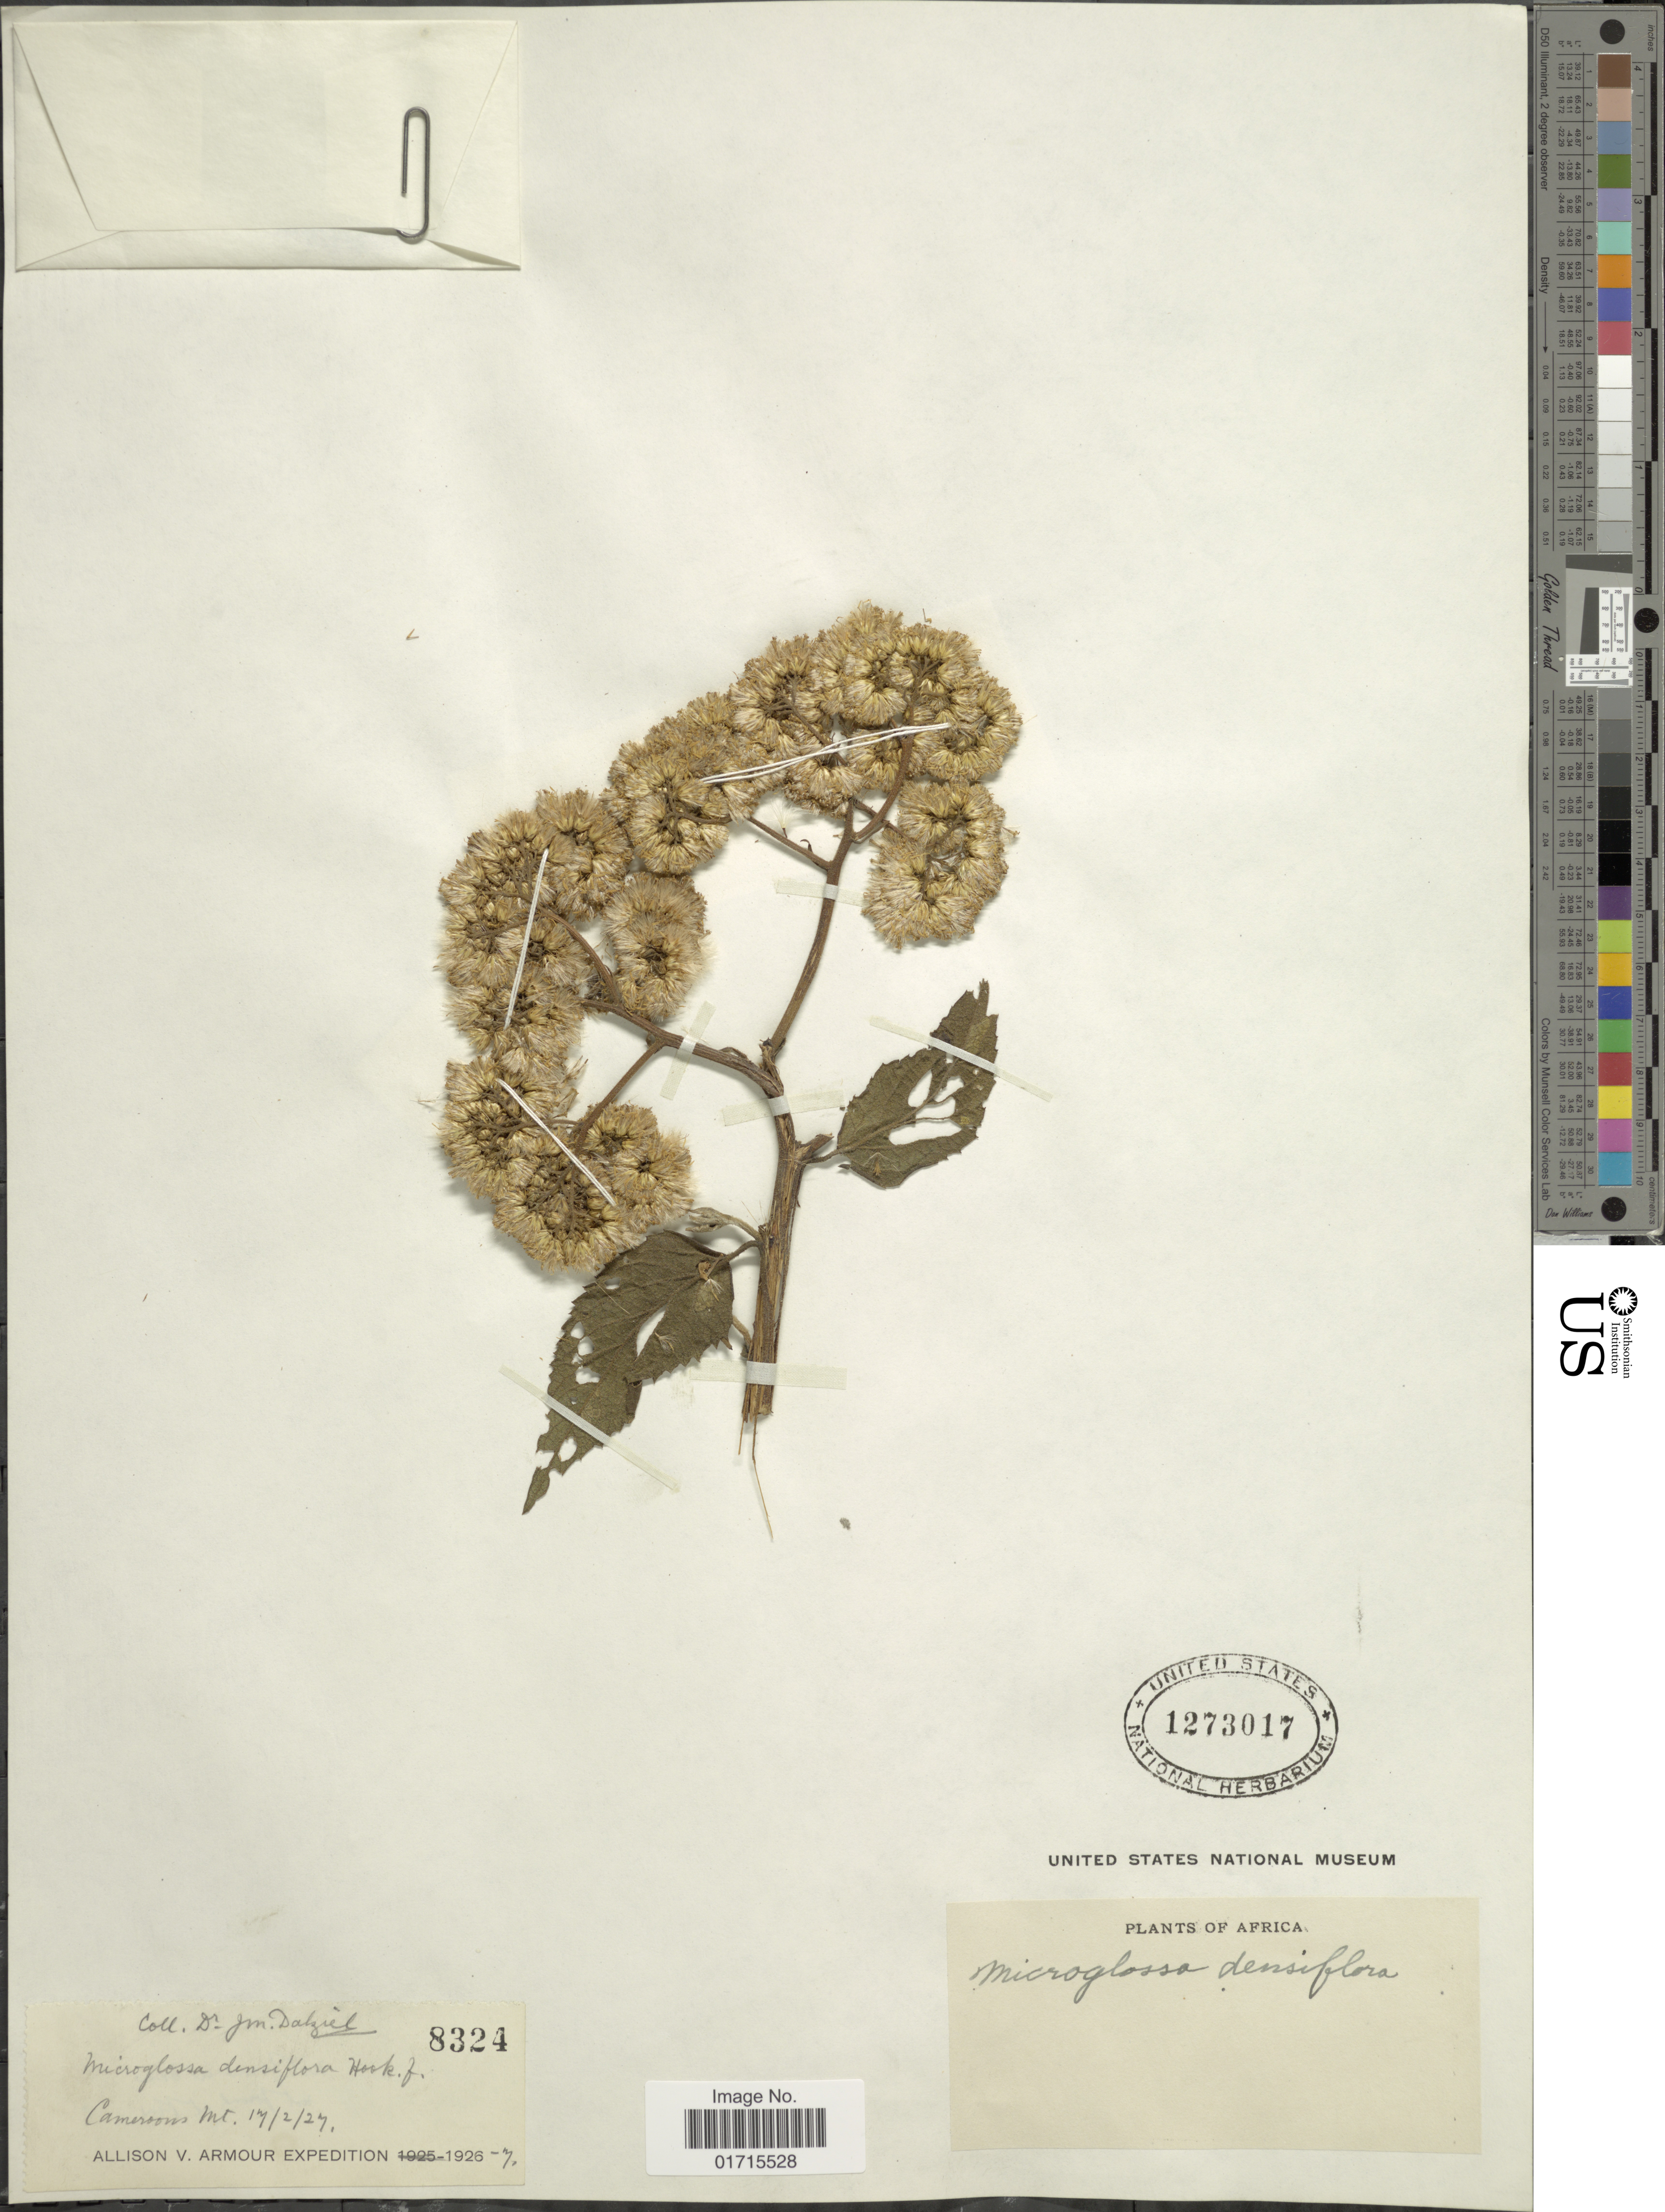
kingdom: Plantae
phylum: Tracheophyta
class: Magnoliopsida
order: Asterales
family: Asteraceae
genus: Microglossa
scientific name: Microglossa densiflora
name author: Hook. f.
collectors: J. Dalziel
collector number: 8324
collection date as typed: Transcribed d/m/y: 17/2/27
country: Cameroon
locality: Cameroon's Mt.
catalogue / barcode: US 1273017